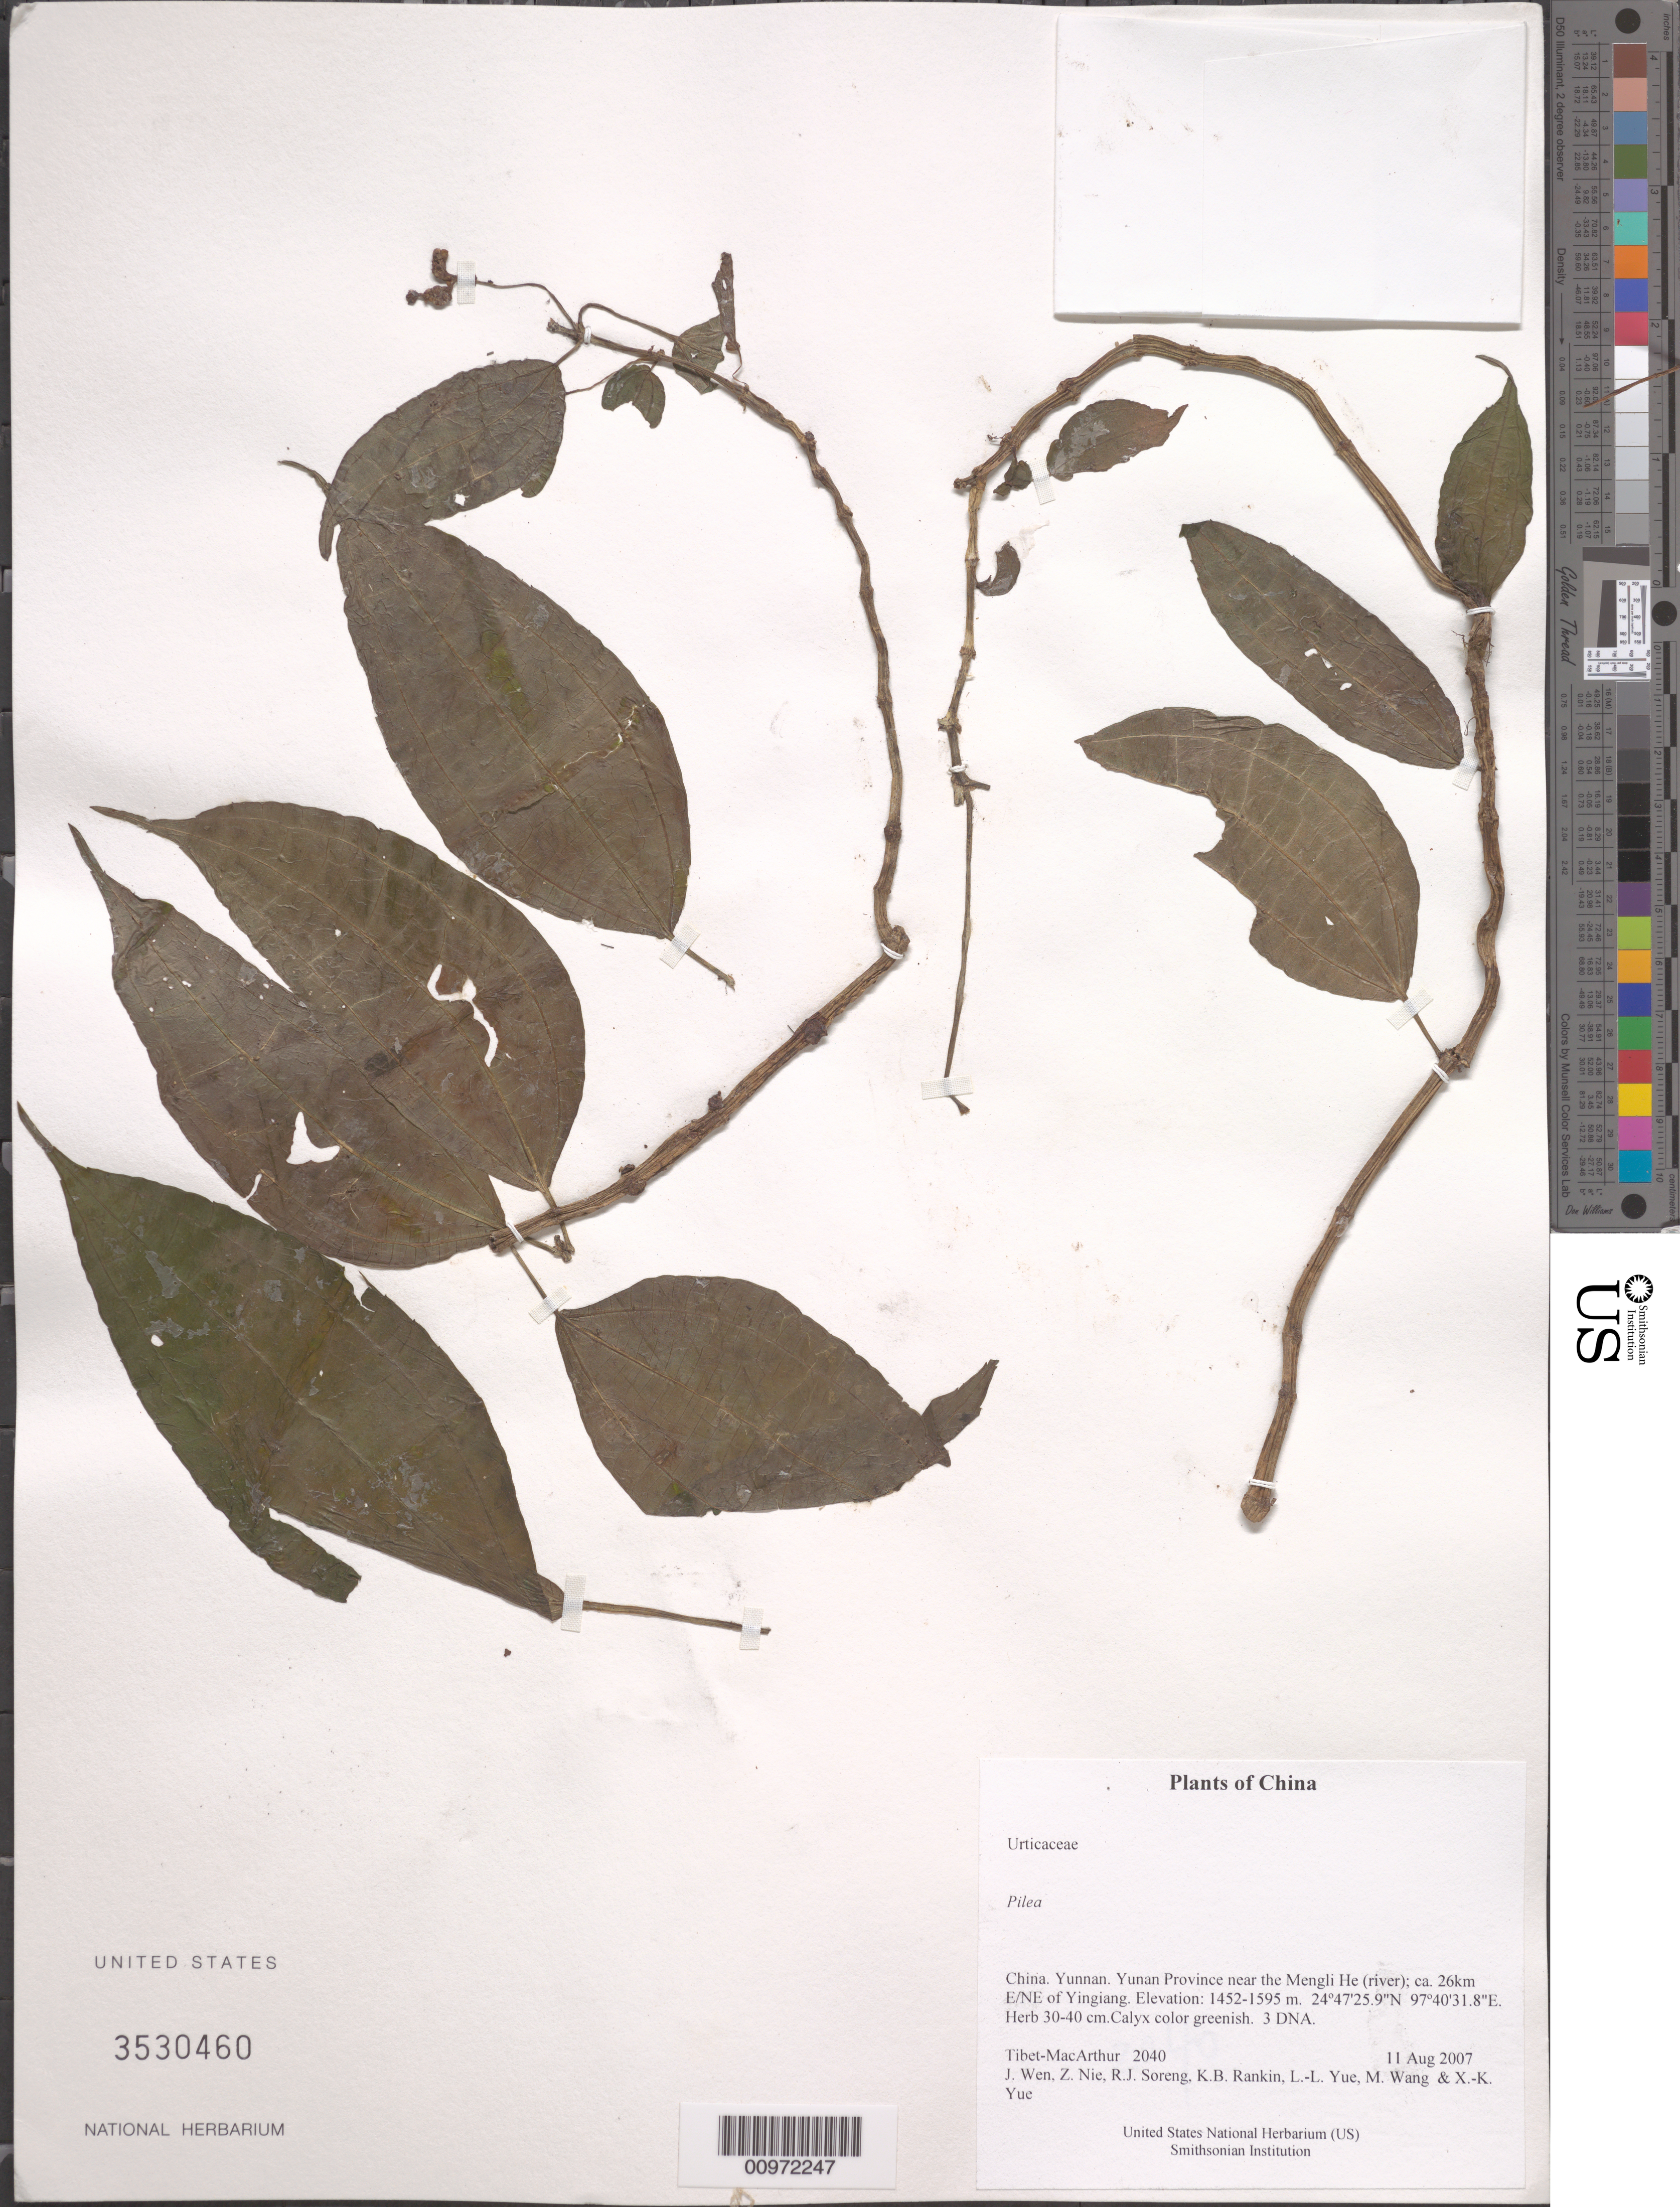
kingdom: Plantae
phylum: Tracheophyta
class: Magnoliopsida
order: Rosales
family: Urticaceae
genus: Pilea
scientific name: Pilea sp.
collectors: Tibet-MacArthur, J. Wen, Z. Nie, R. J. Soreng, K. Rankin, L. Yue, M. Wang & X. Yue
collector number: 2040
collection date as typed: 11 Aug 2007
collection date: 2007-08-11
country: China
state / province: Yunnan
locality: Yunan Province near the Mengli He (river); ca. 26km E/NE of Yingiang.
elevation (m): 1452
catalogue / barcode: US 3530460